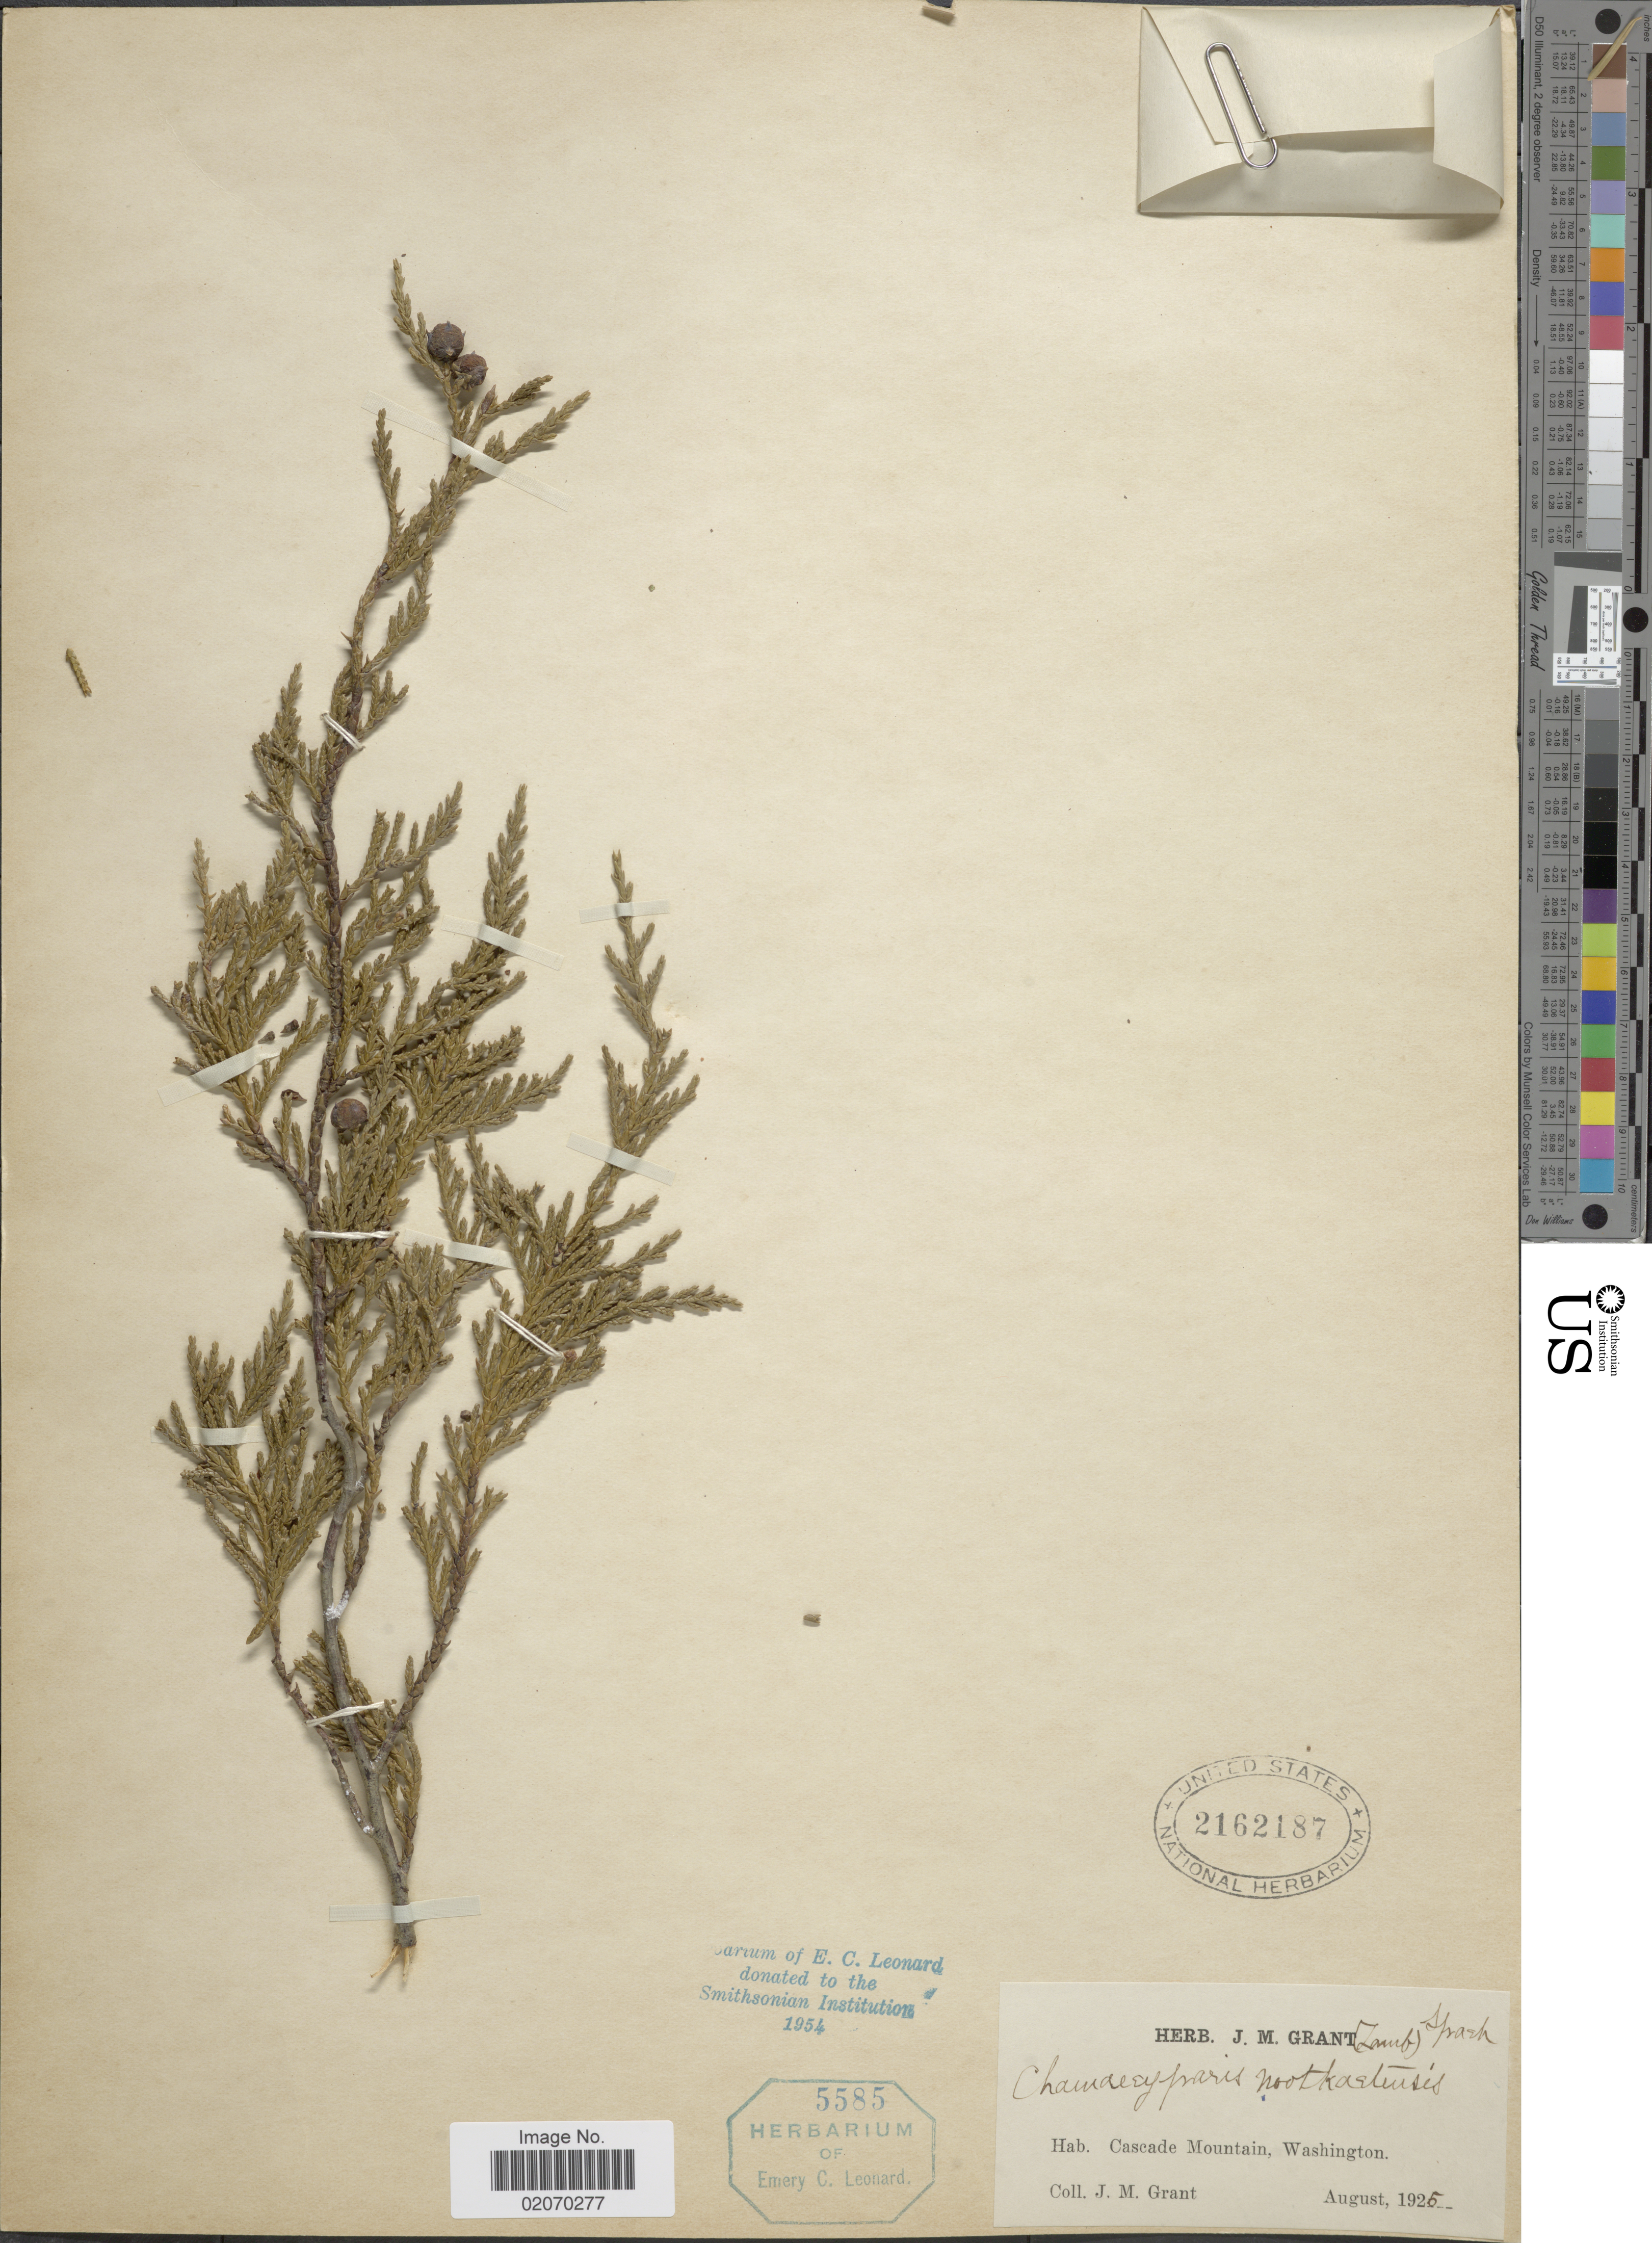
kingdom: Plantae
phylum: Tracheophyta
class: Pinopsida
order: Pinales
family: Cupressaceae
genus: Chamaecyparis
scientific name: Chamaecyparis nootkatensis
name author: (D. Don) Spach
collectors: J. M. Grant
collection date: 1925-08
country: United States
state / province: Washington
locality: Cascade Mountain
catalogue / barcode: US 2162187